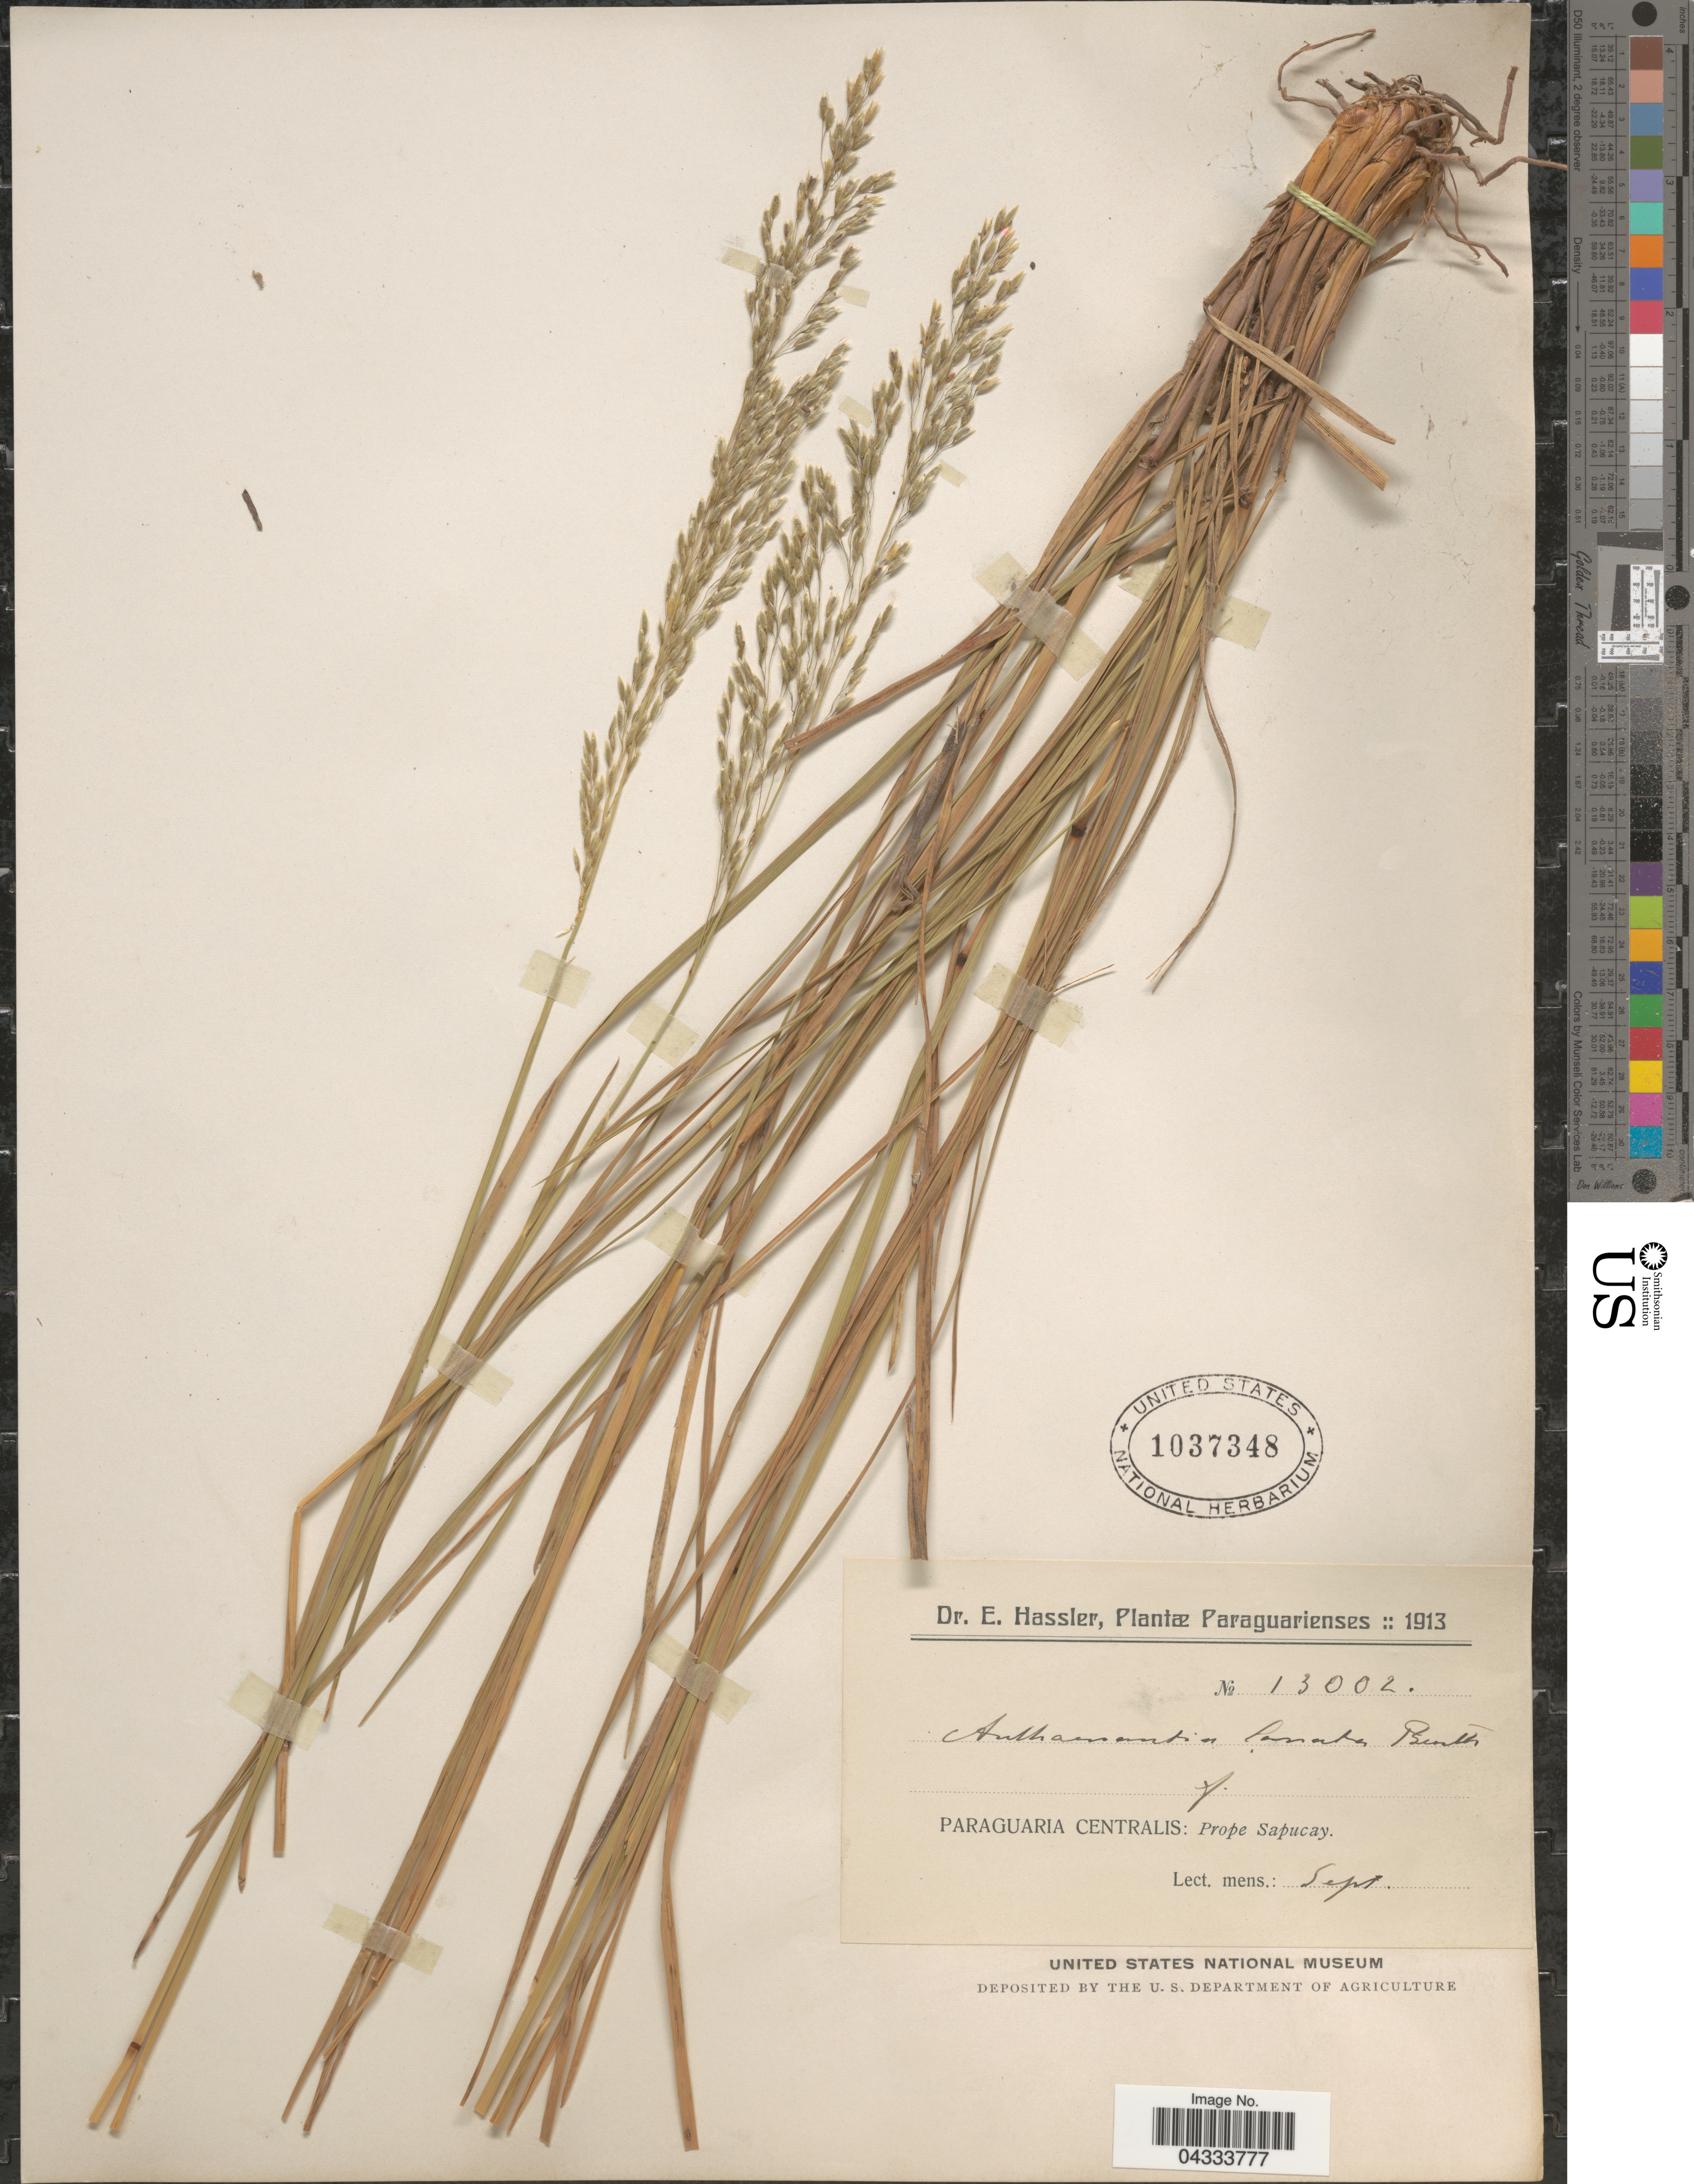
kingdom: Plantae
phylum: Tracheophyta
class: Liliopsida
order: Poales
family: Poaceae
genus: Anthaenantia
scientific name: Anthaenantia lanata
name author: (Kunth) Benth.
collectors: E. Hassler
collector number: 13002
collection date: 1913-09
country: Paraguay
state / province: Paraguari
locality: Paraguaria Centralis: Prope Sapucay.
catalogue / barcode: US 1037348